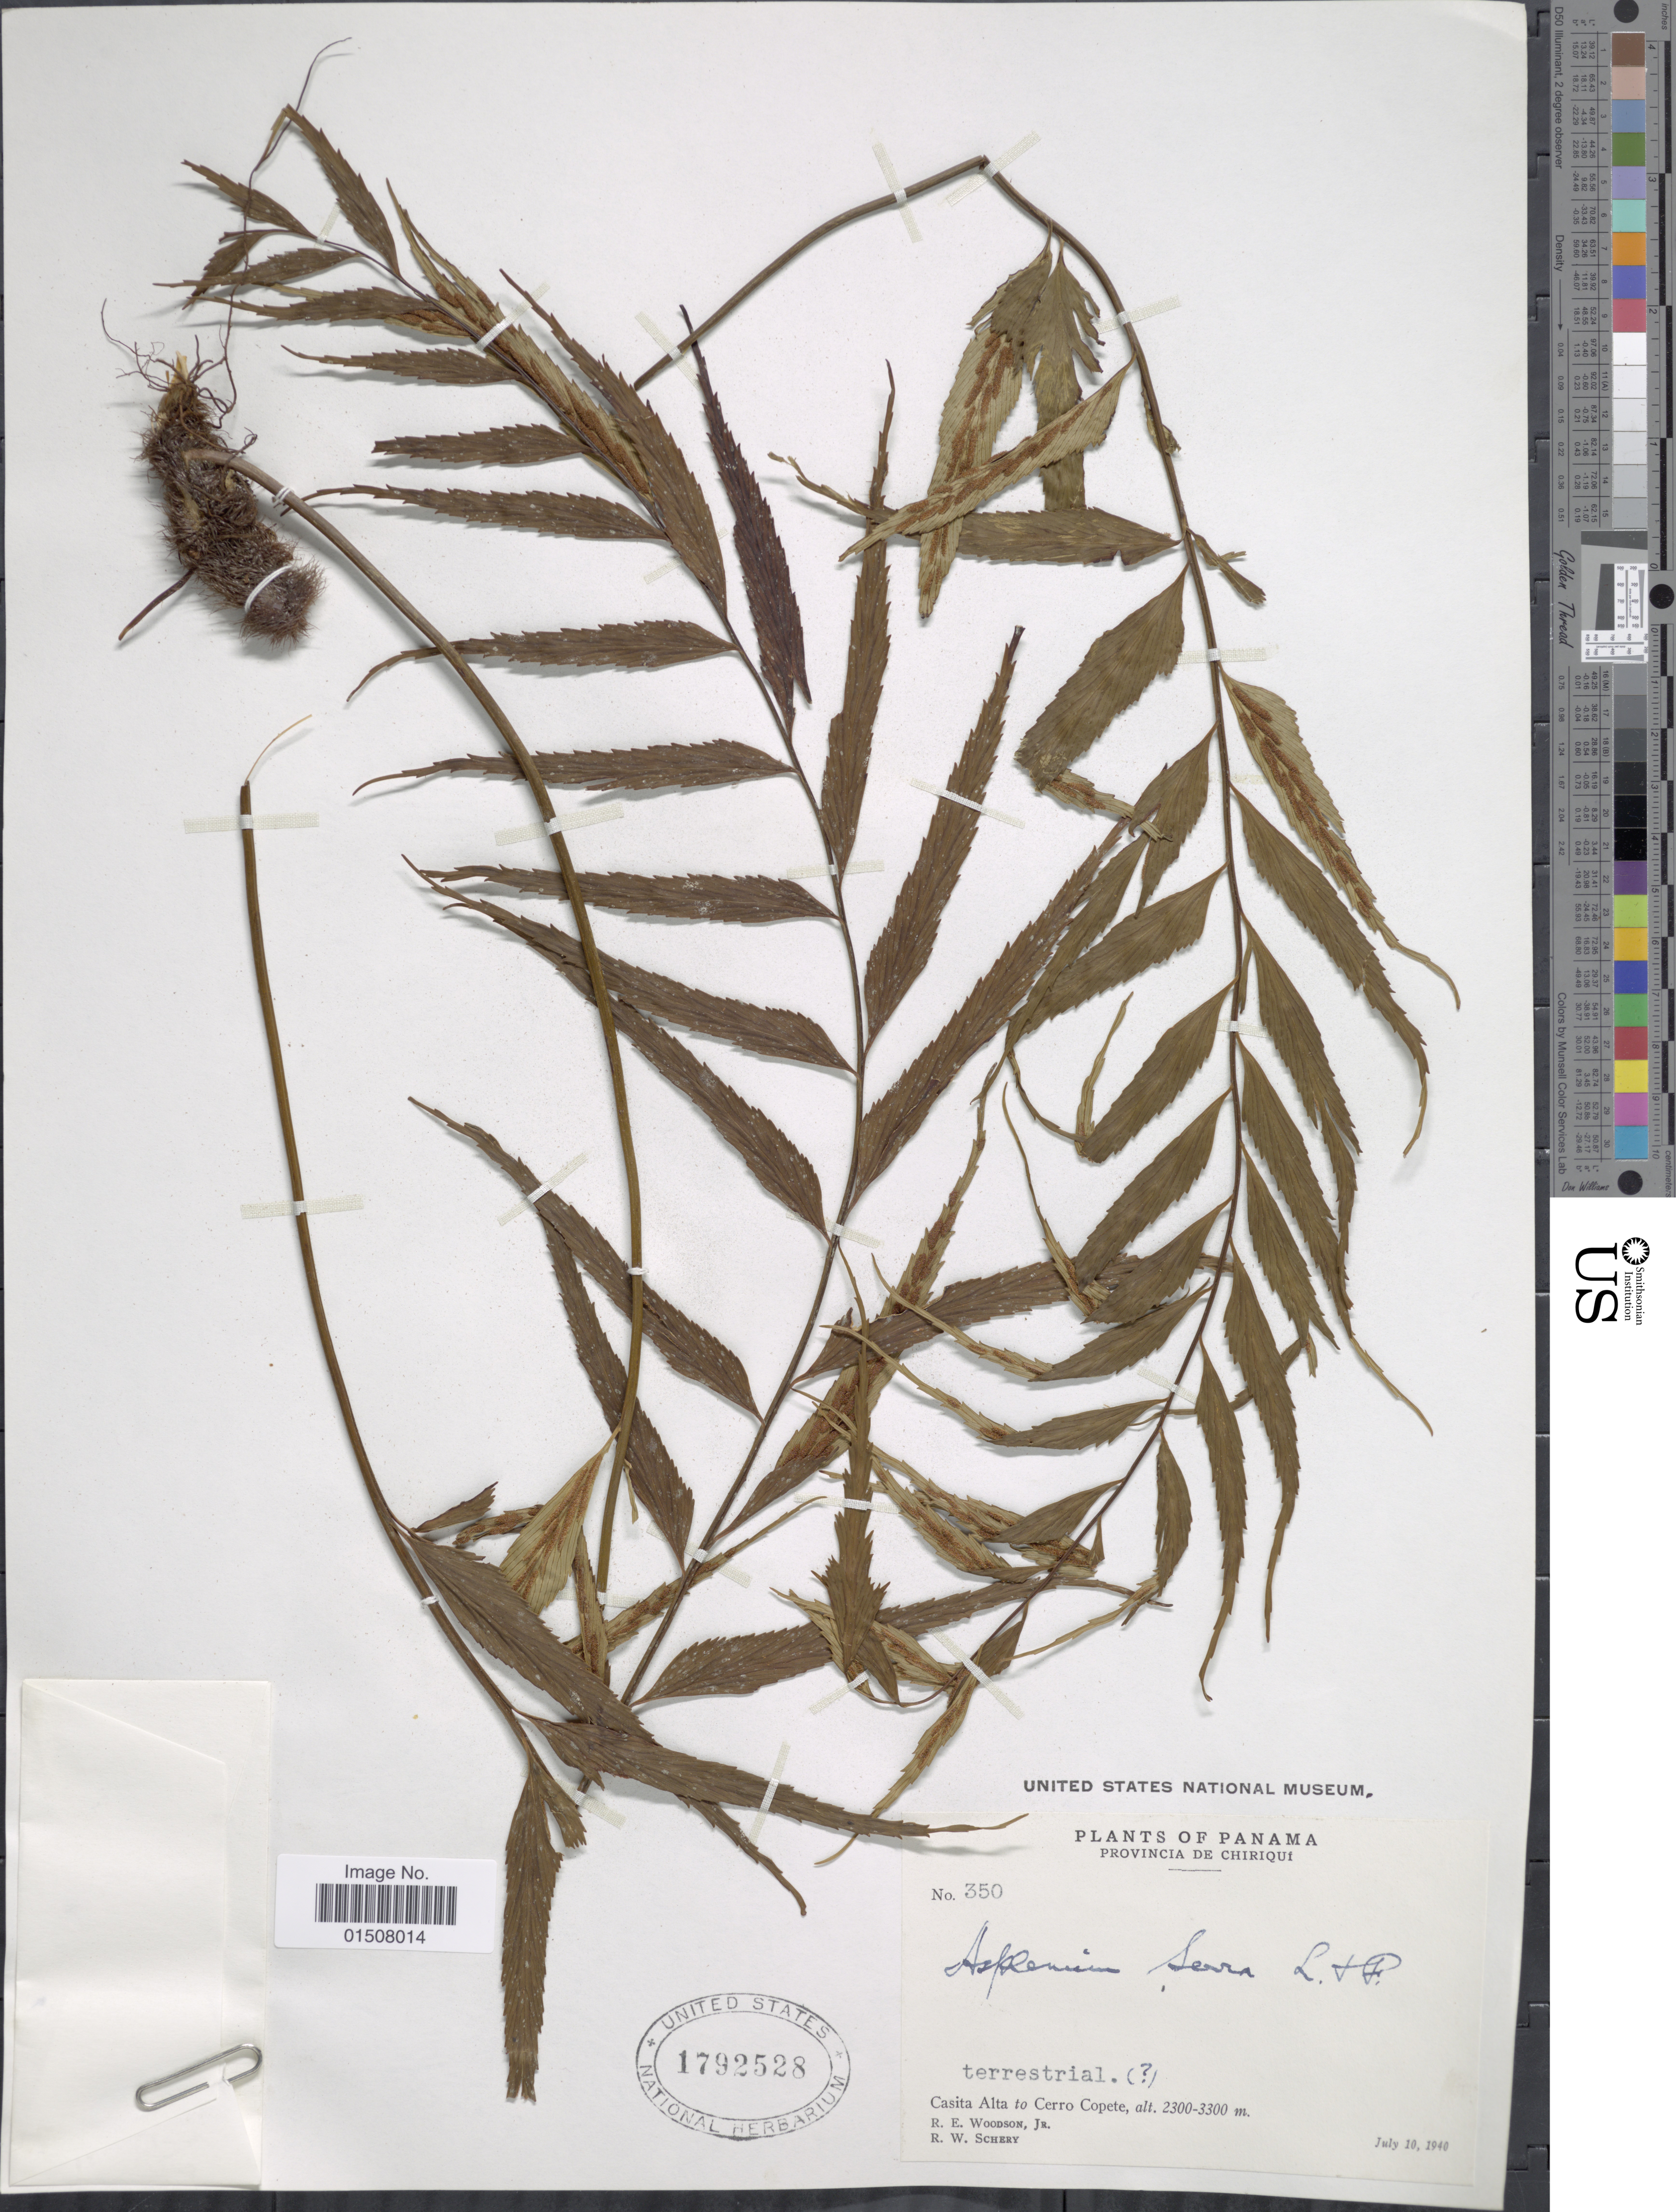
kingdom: Plantae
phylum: Tracheophyta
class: Polypodiopsida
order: Polypodiales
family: Aspleniaceae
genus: Asplenium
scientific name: Asplenium serra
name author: Langsd. & Fisch.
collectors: R. E. Woodson & R. W. Schery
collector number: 350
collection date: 1940-07-10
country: Panama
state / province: Chiriqui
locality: Casita Alta to Cerro Copete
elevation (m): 2300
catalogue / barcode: US 1792528